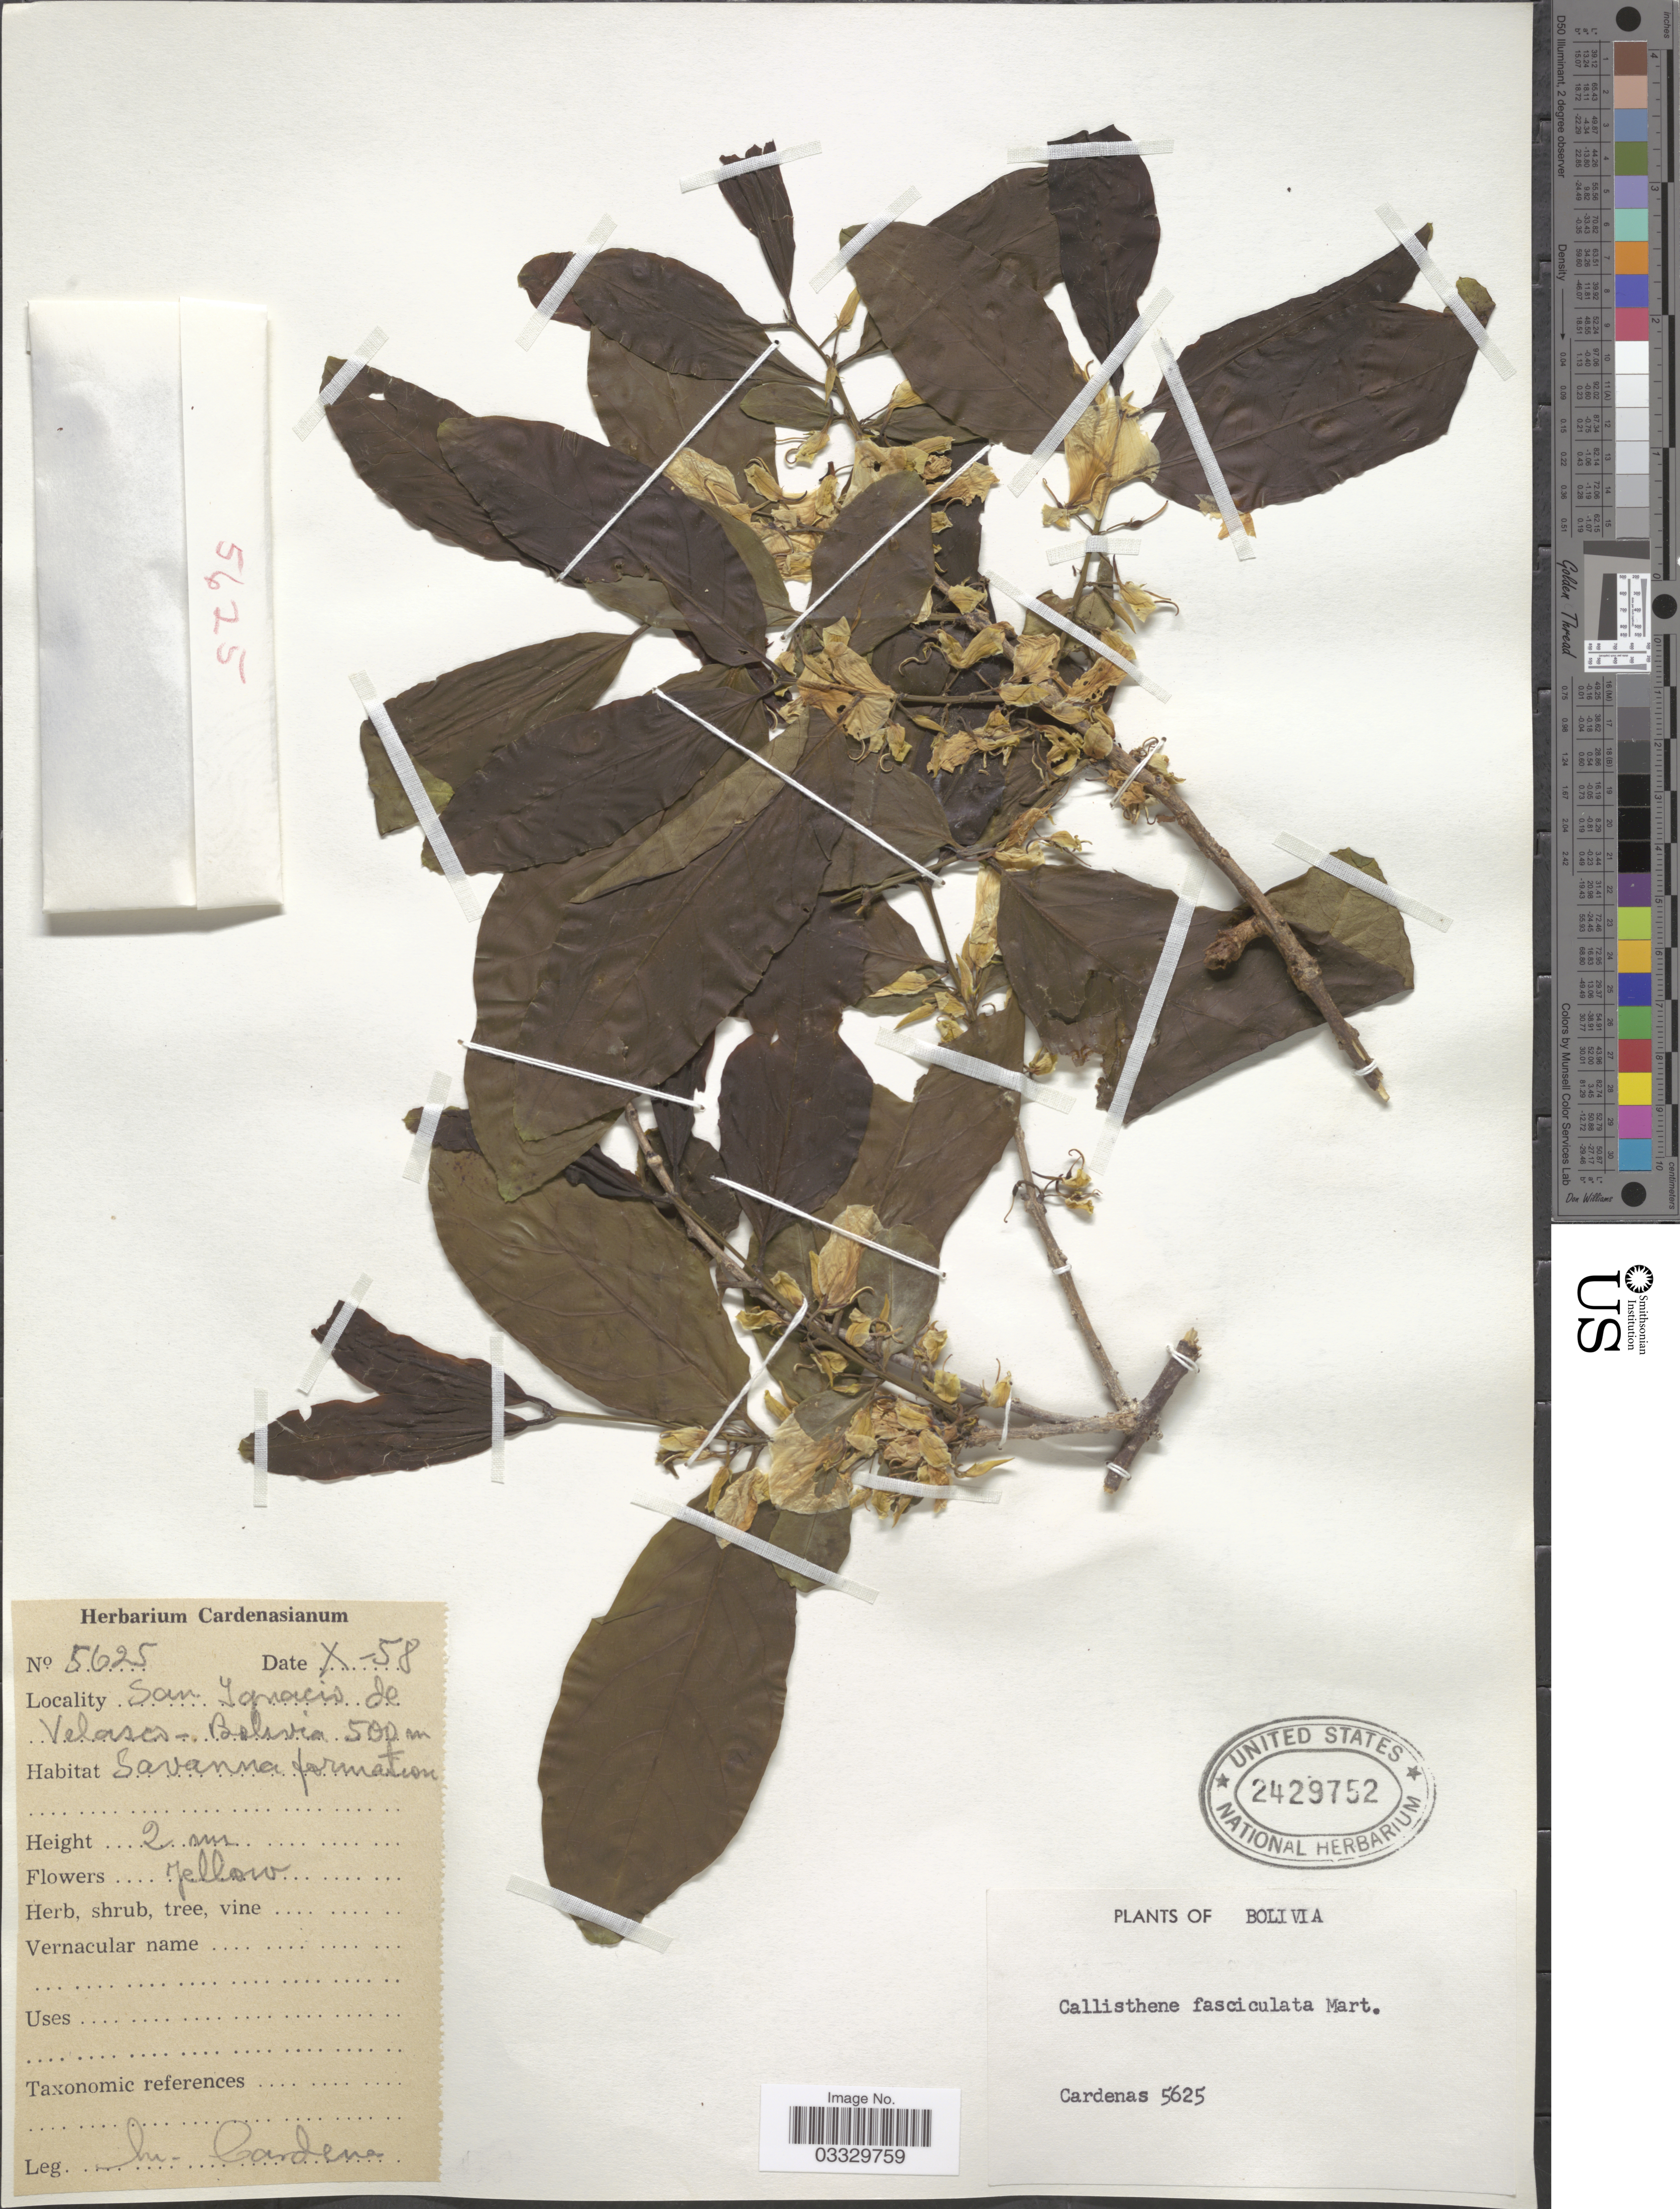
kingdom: Plantae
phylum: Tracheophyta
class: Magnoliopsida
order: Myrtales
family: Vochysiaceae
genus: Callisthene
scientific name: Callisthene fasciculata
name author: Mart.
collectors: M. Cárdenas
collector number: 5625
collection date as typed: Transcribed d/m/y: /10/58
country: Bolivia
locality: San Ignacio de Velasco.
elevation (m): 500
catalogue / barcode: US 2429752